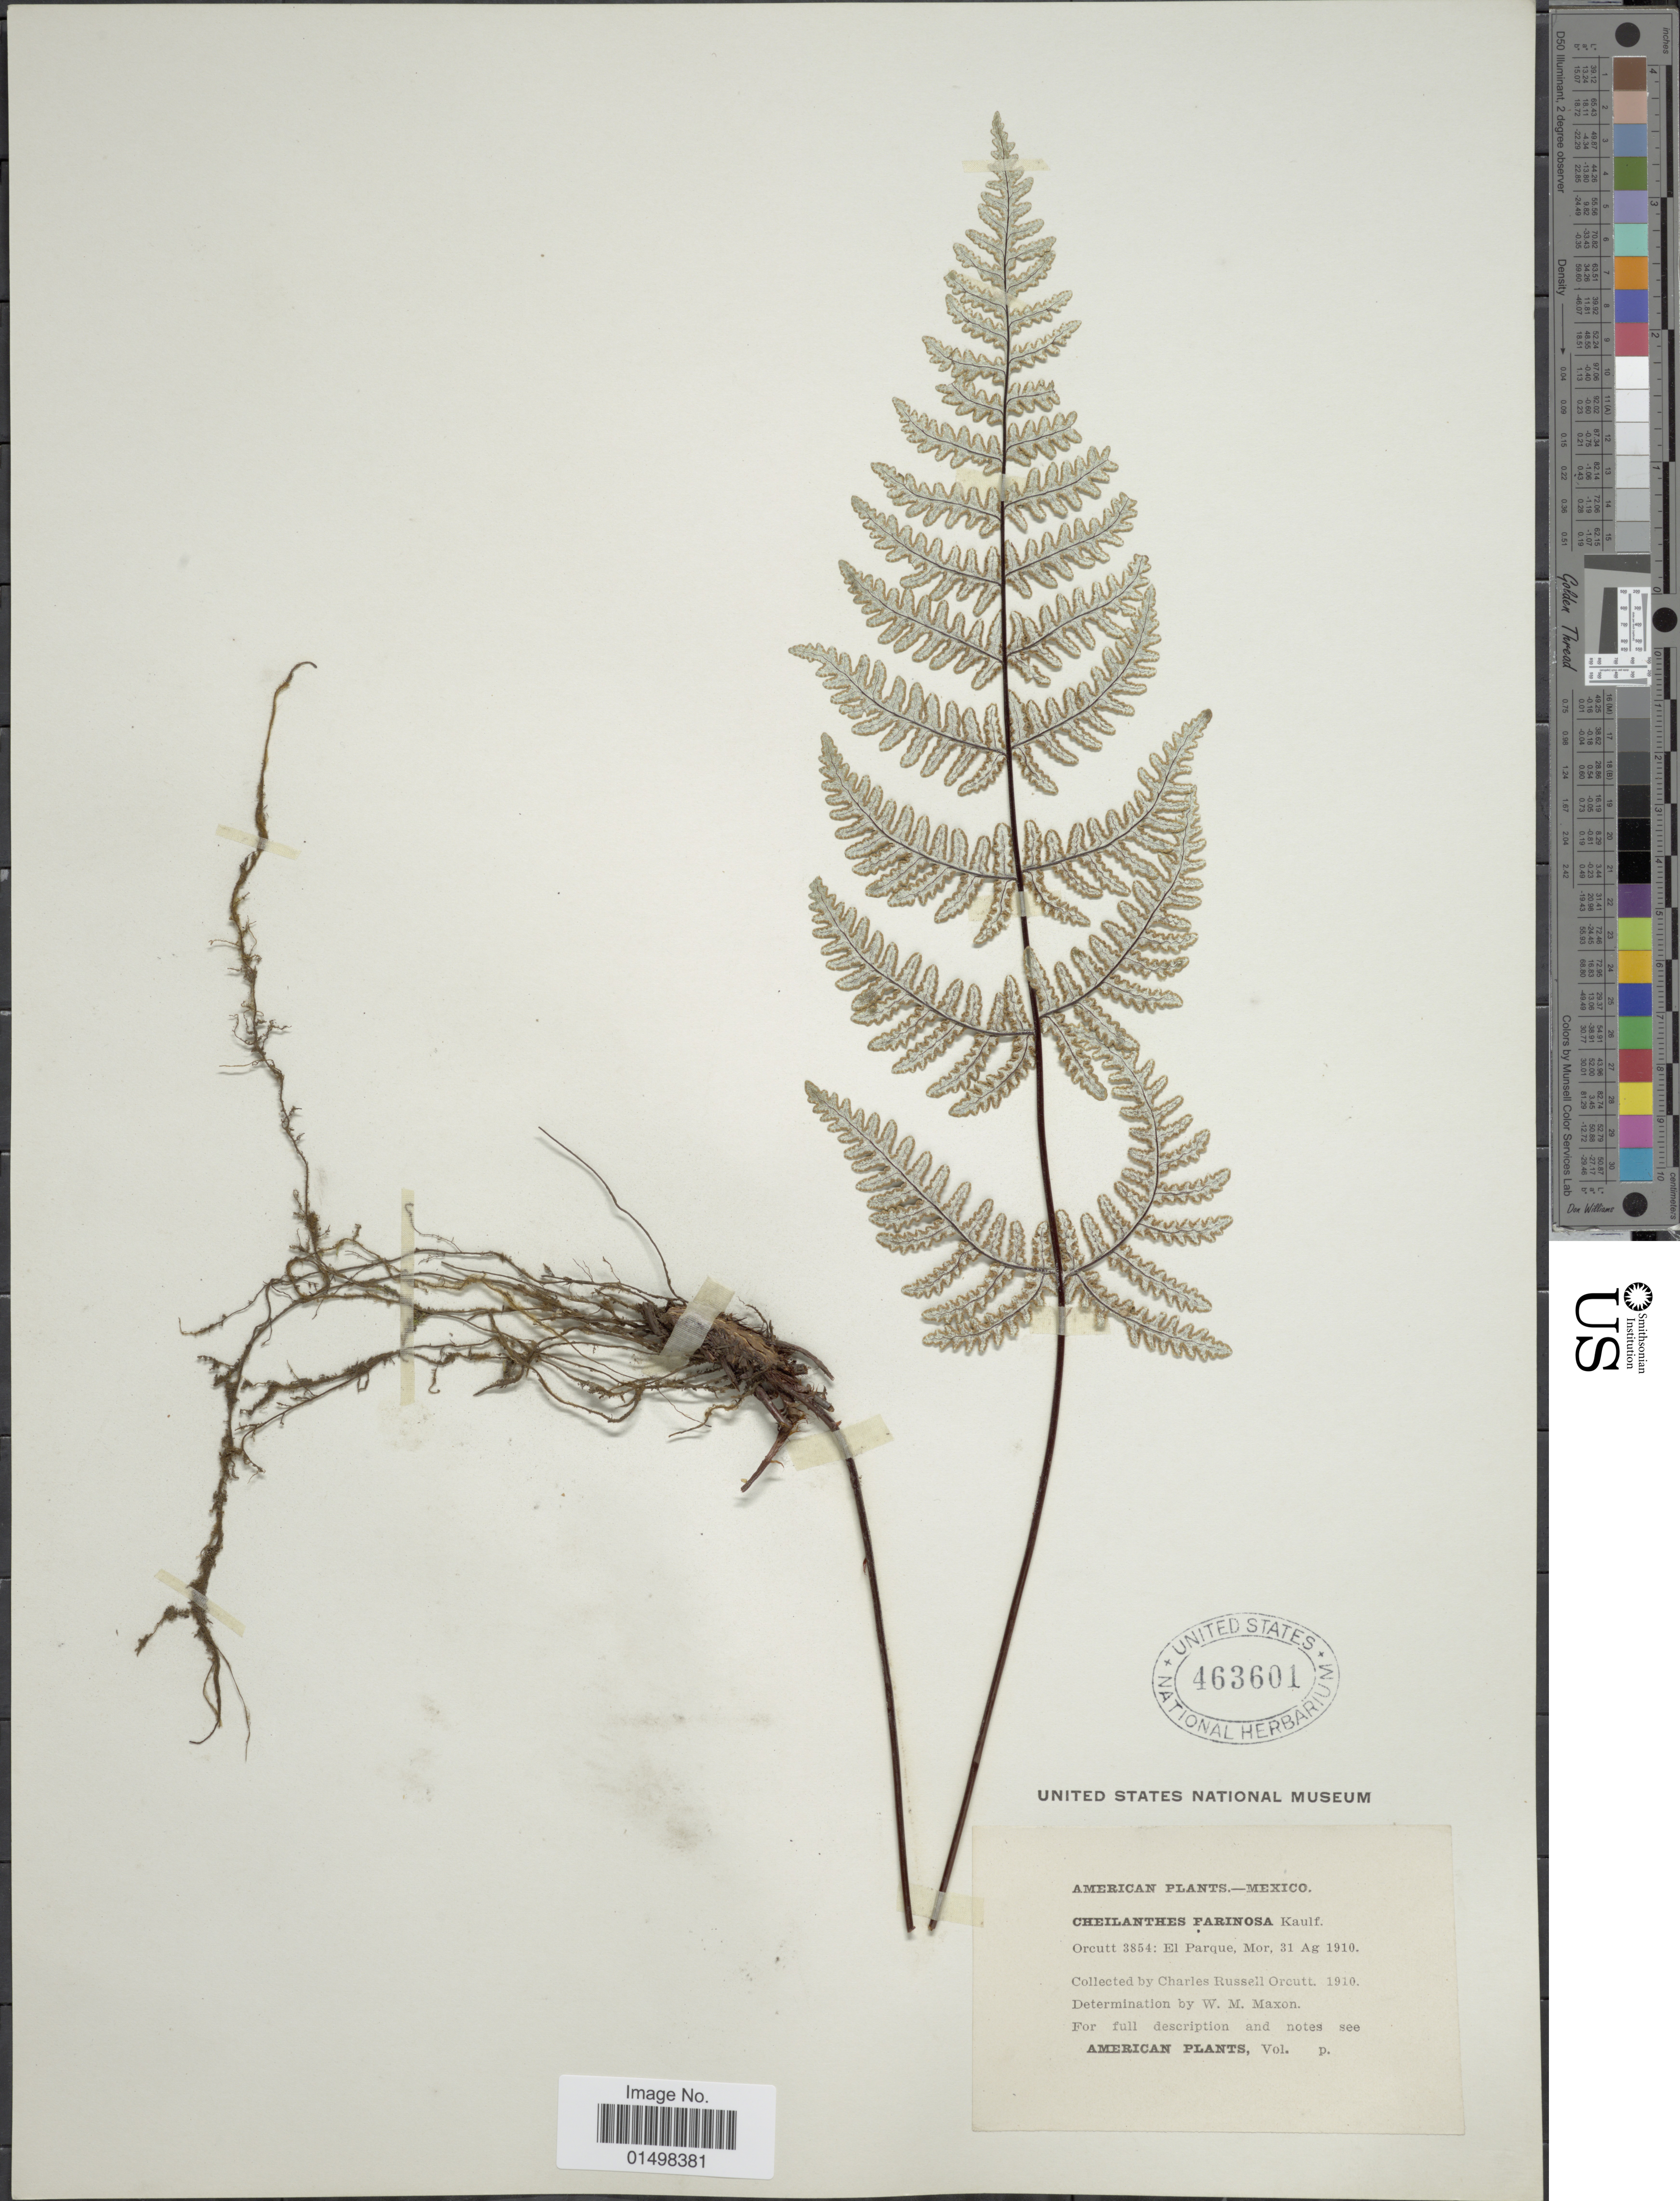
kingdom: Plantae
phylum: Tracheophyta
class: Polypodiopsida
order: Polypodiales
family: Pteridaceae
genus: Aleuritopteris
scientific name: Aleuritopteris farinosa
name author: (Forssk.) Fée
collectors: C. R. Orcutt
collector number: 3854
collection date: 1910-08-31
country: Mexico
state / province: Morelos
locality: American. El Parque, Mor.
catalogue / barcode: US 463601